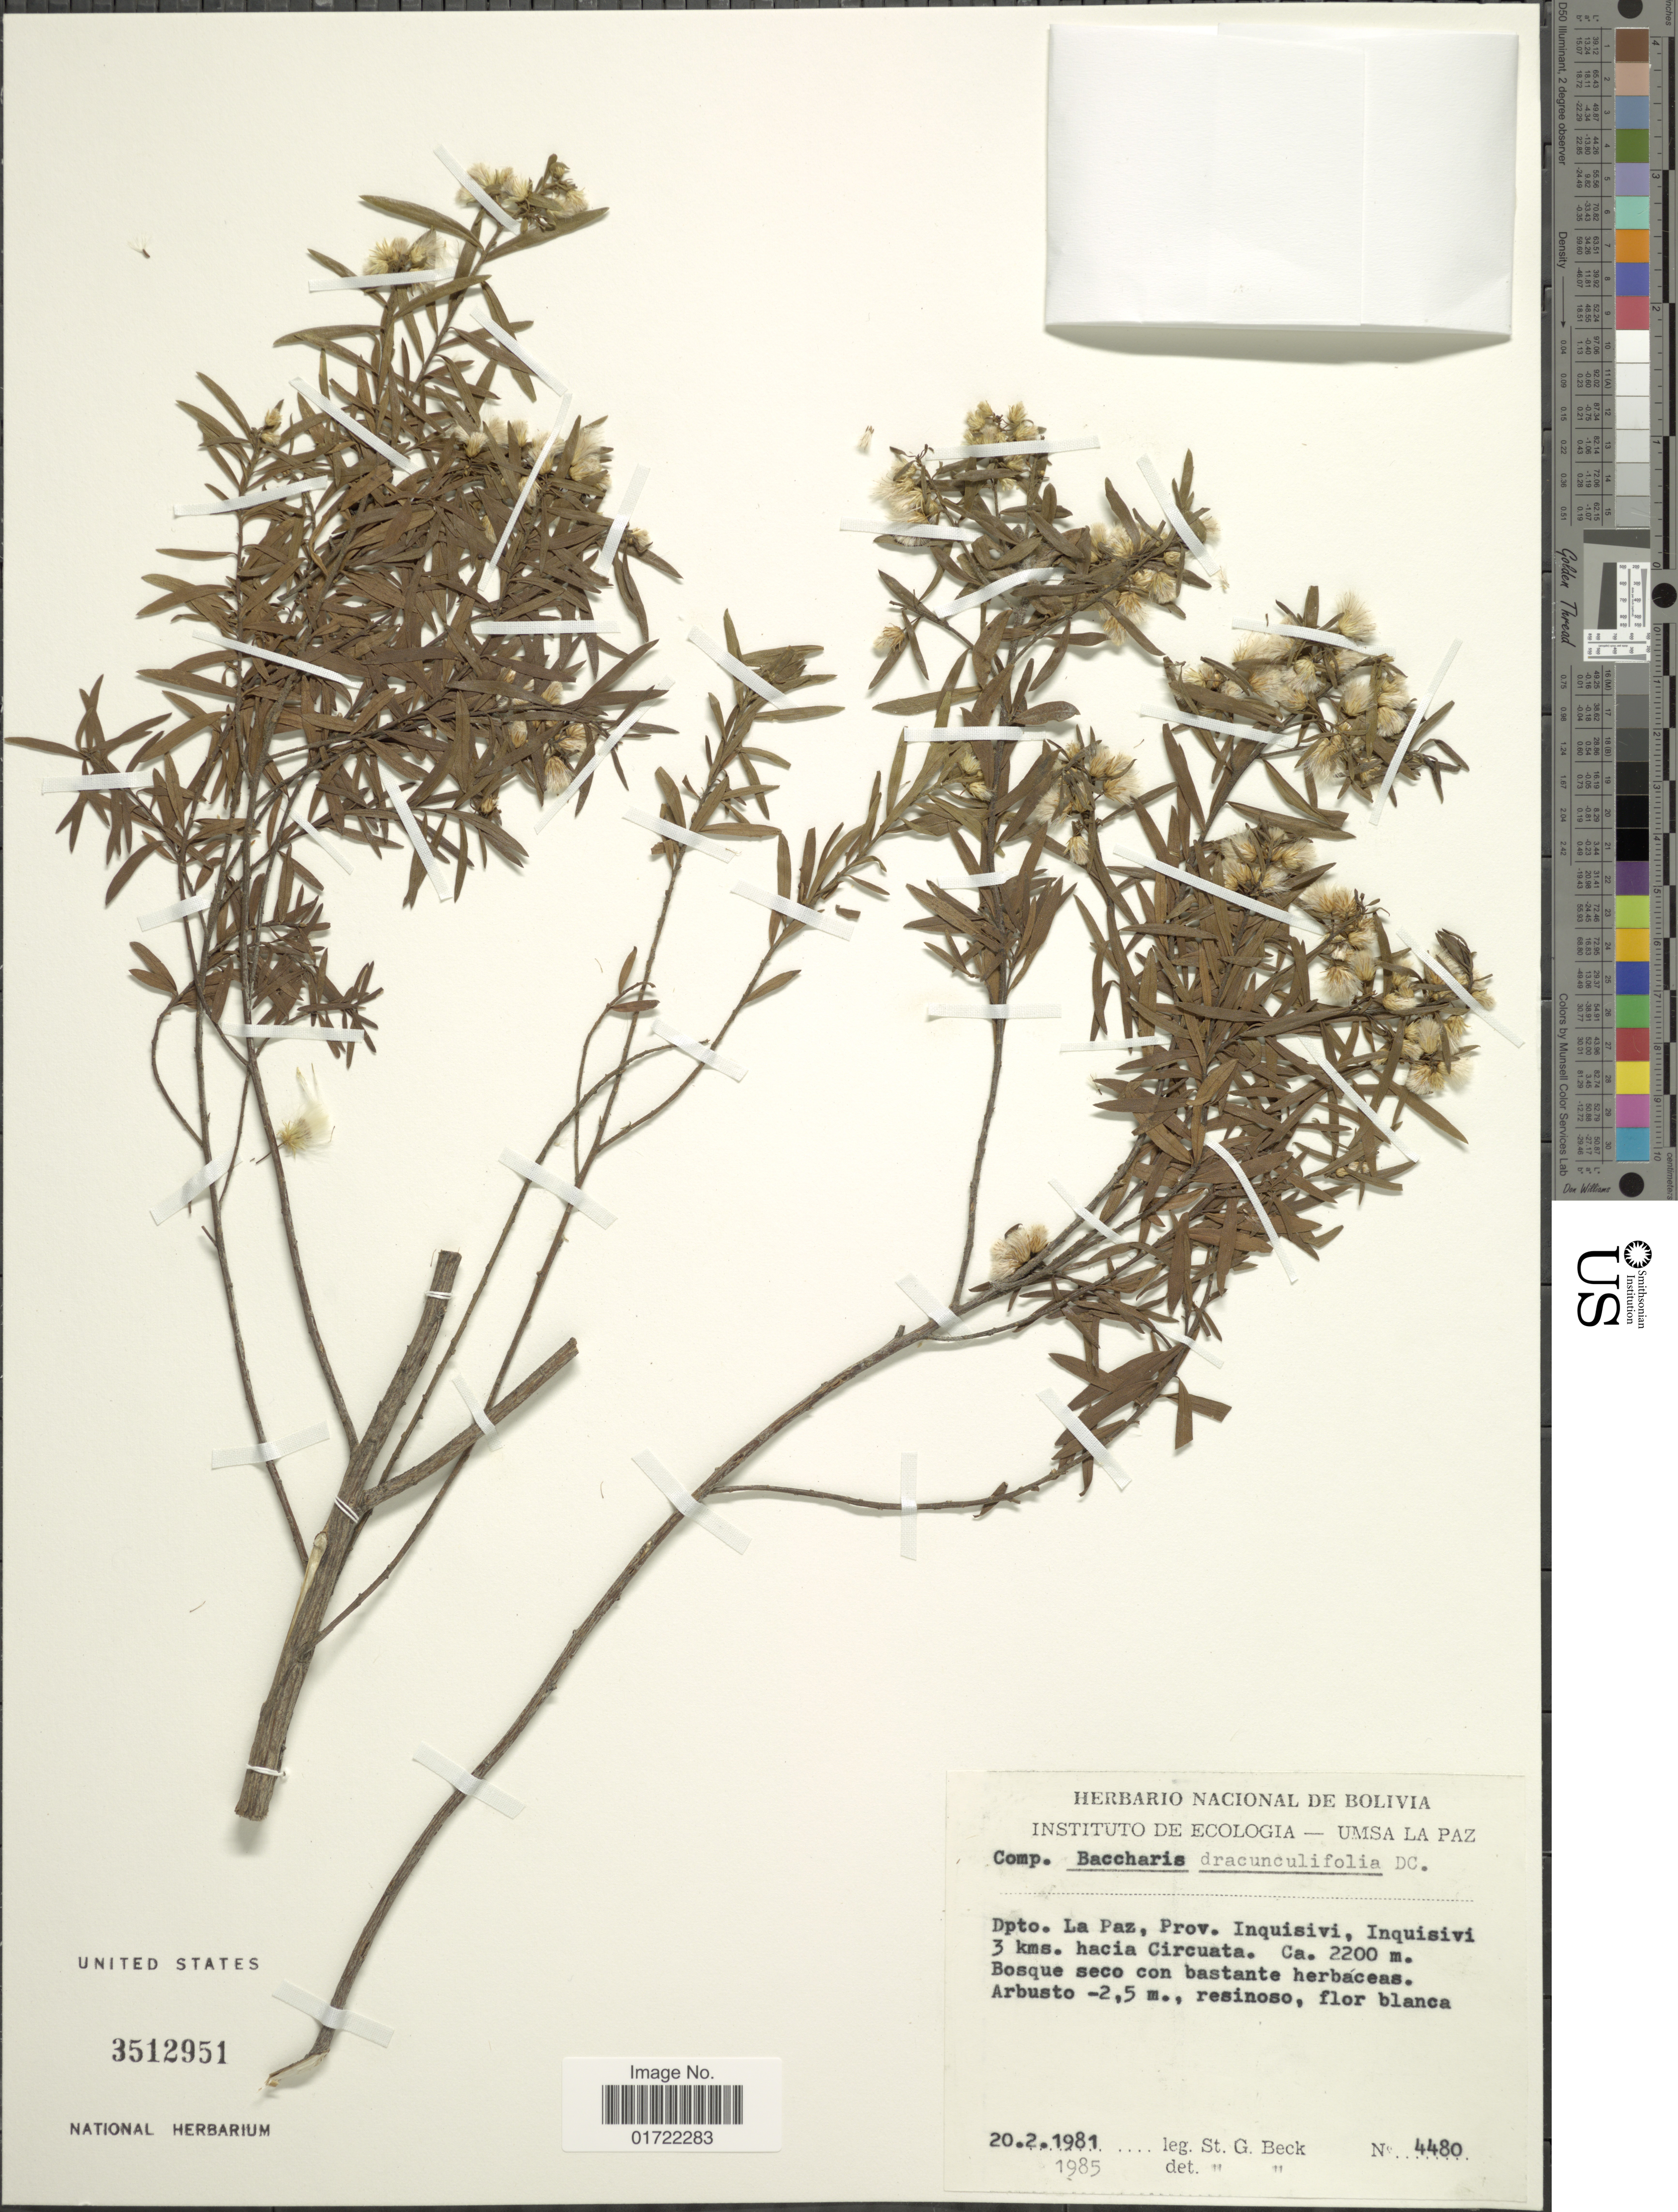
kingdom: Plantae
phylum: Tracheophyta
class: Magnoliopsida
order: Asterales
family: Asteraceae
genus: Baccharis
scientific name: Baccharis dracunculifolia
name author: DC.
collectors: S. G. Beck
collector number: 4480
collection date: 1981-02-20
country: Bolivia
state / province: La Paz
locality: Prov. Inquisivi, Inquisivi 3 kms hacia Circuata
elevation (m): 2200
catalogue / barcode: US 3512951